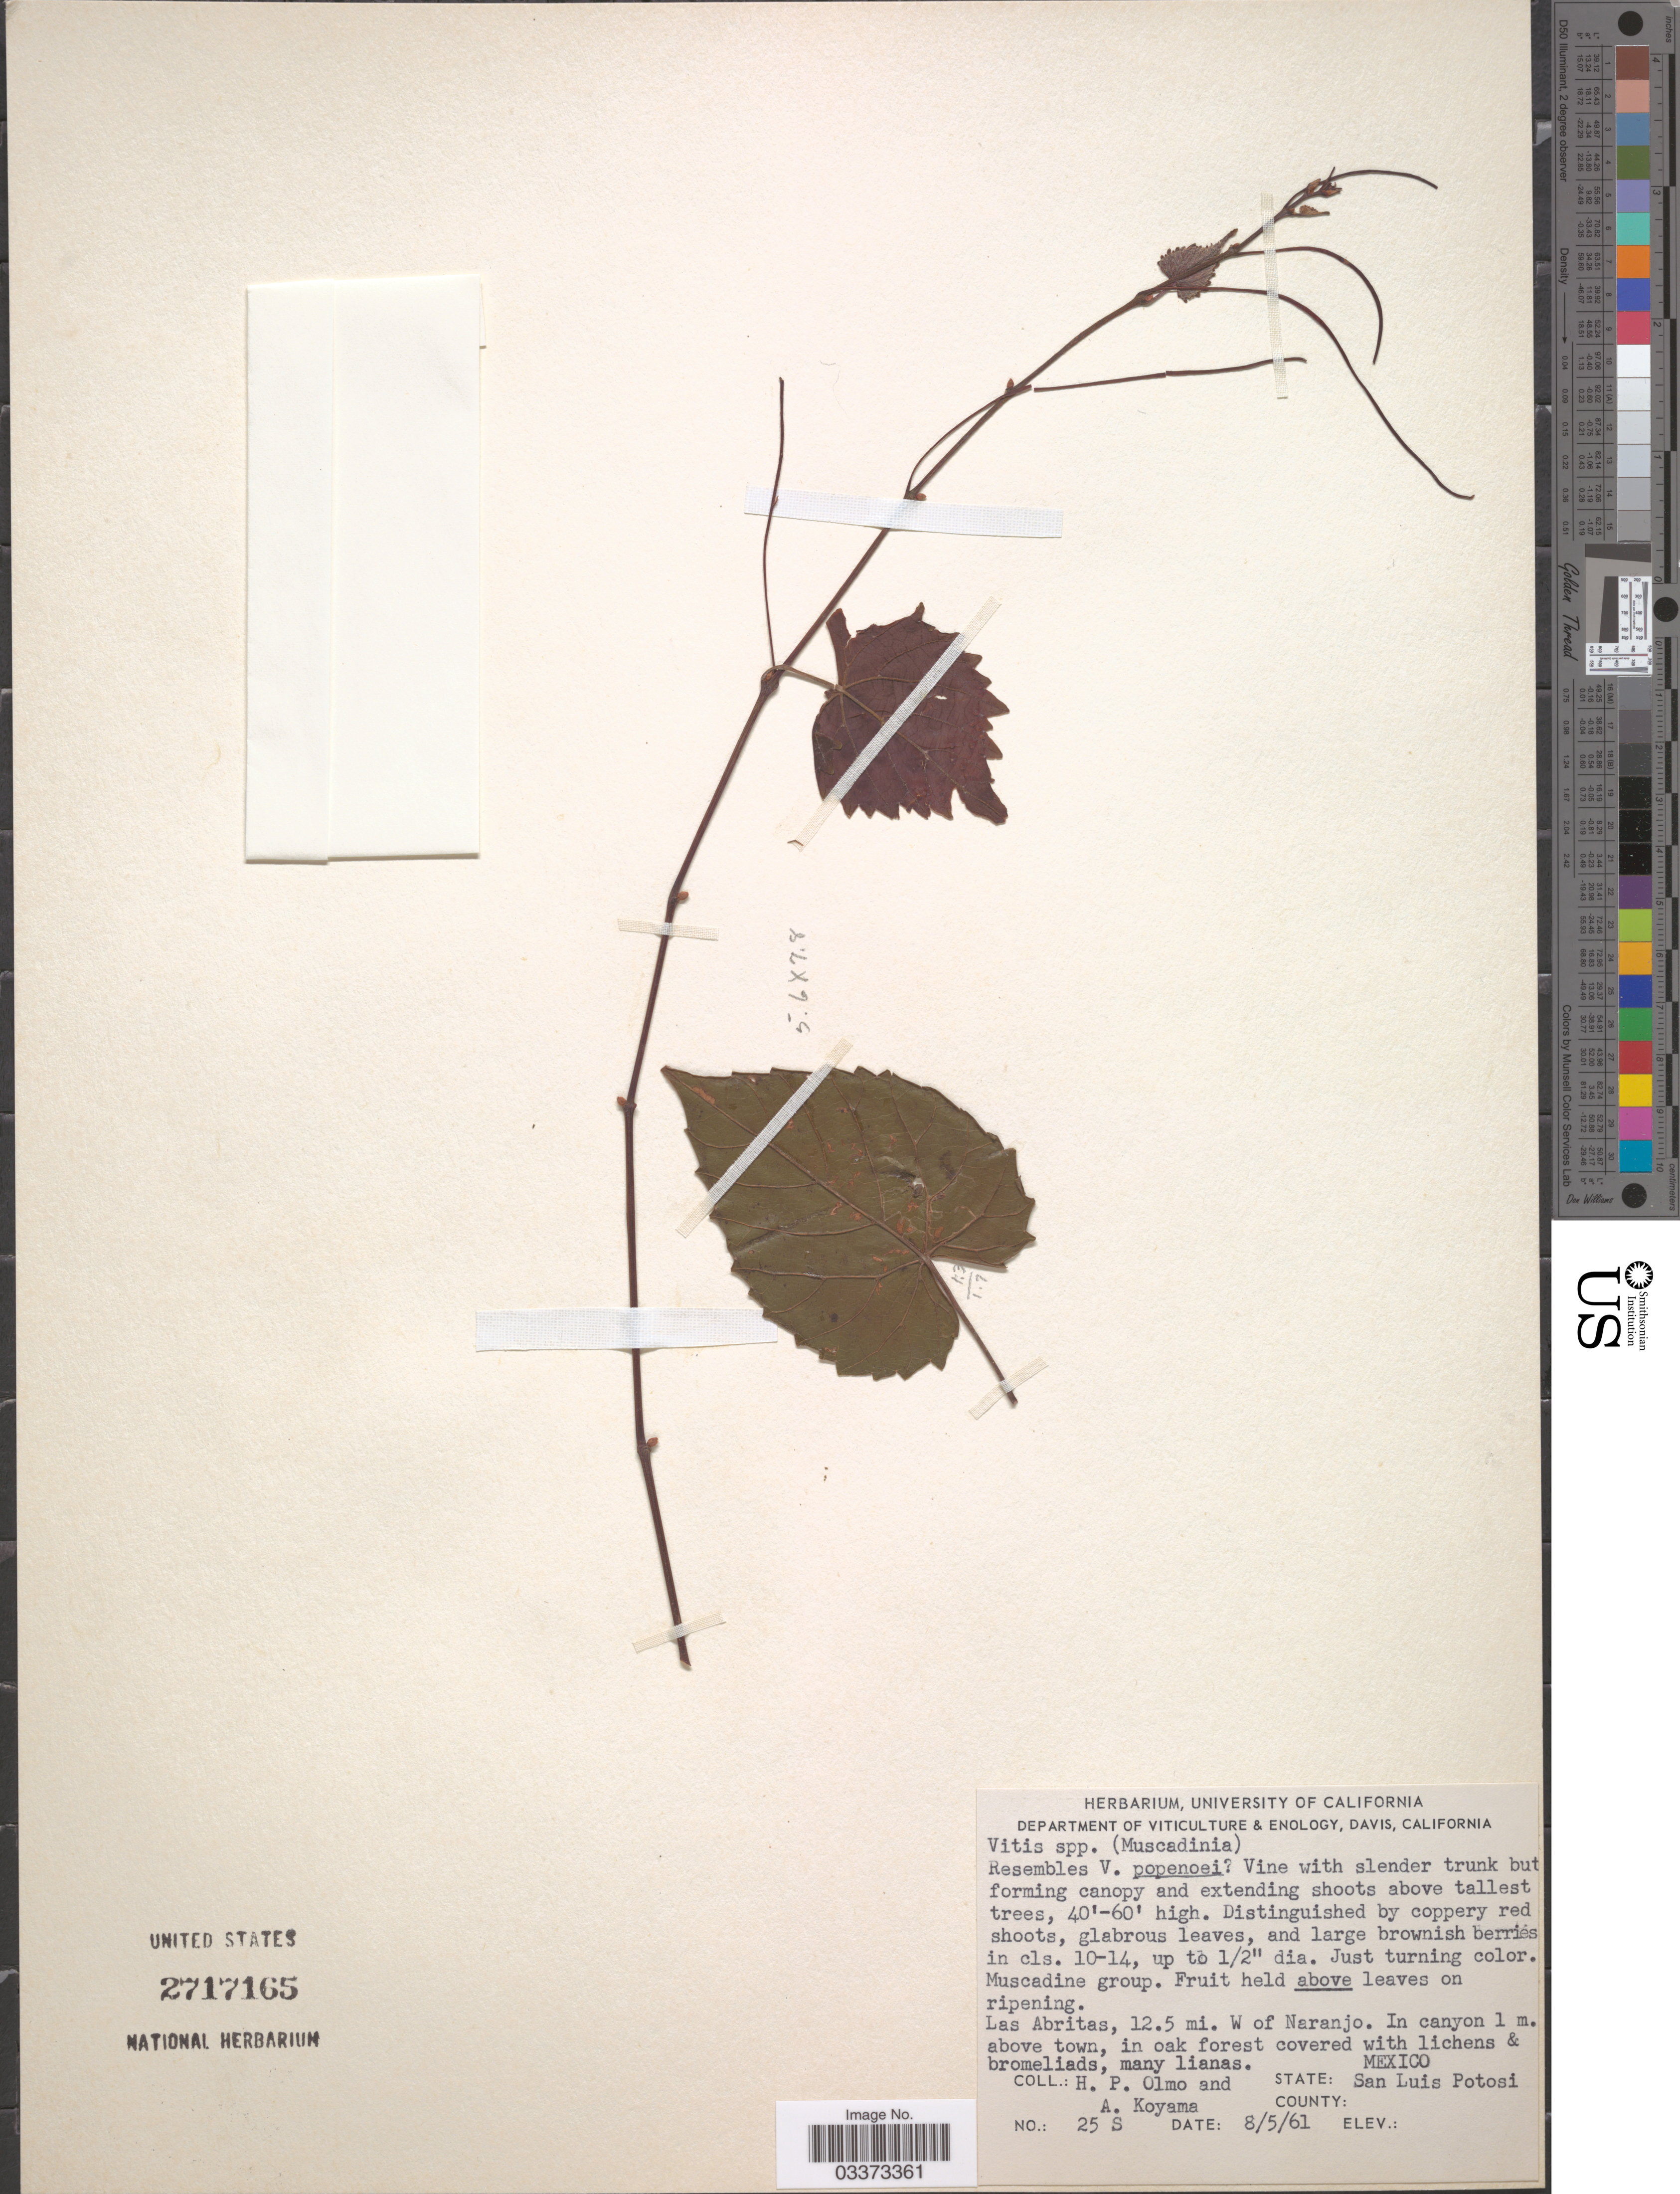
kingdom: Plantae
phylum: Tracheophyta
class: Magnoliopsida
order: Vitales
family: Vitaceae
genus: Vitis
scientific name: Vitis rotundifolia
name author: Michx.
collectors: H. Olmo & A. Koyama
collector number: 25 S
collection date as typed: Transcribed d/m/y: 8/5/61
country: Mexico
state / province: San Luis Potosí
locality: Las Abritas, 12.5 mi. W of Naranjo. In canyon 1 m. above town.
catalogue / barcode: US 2717165